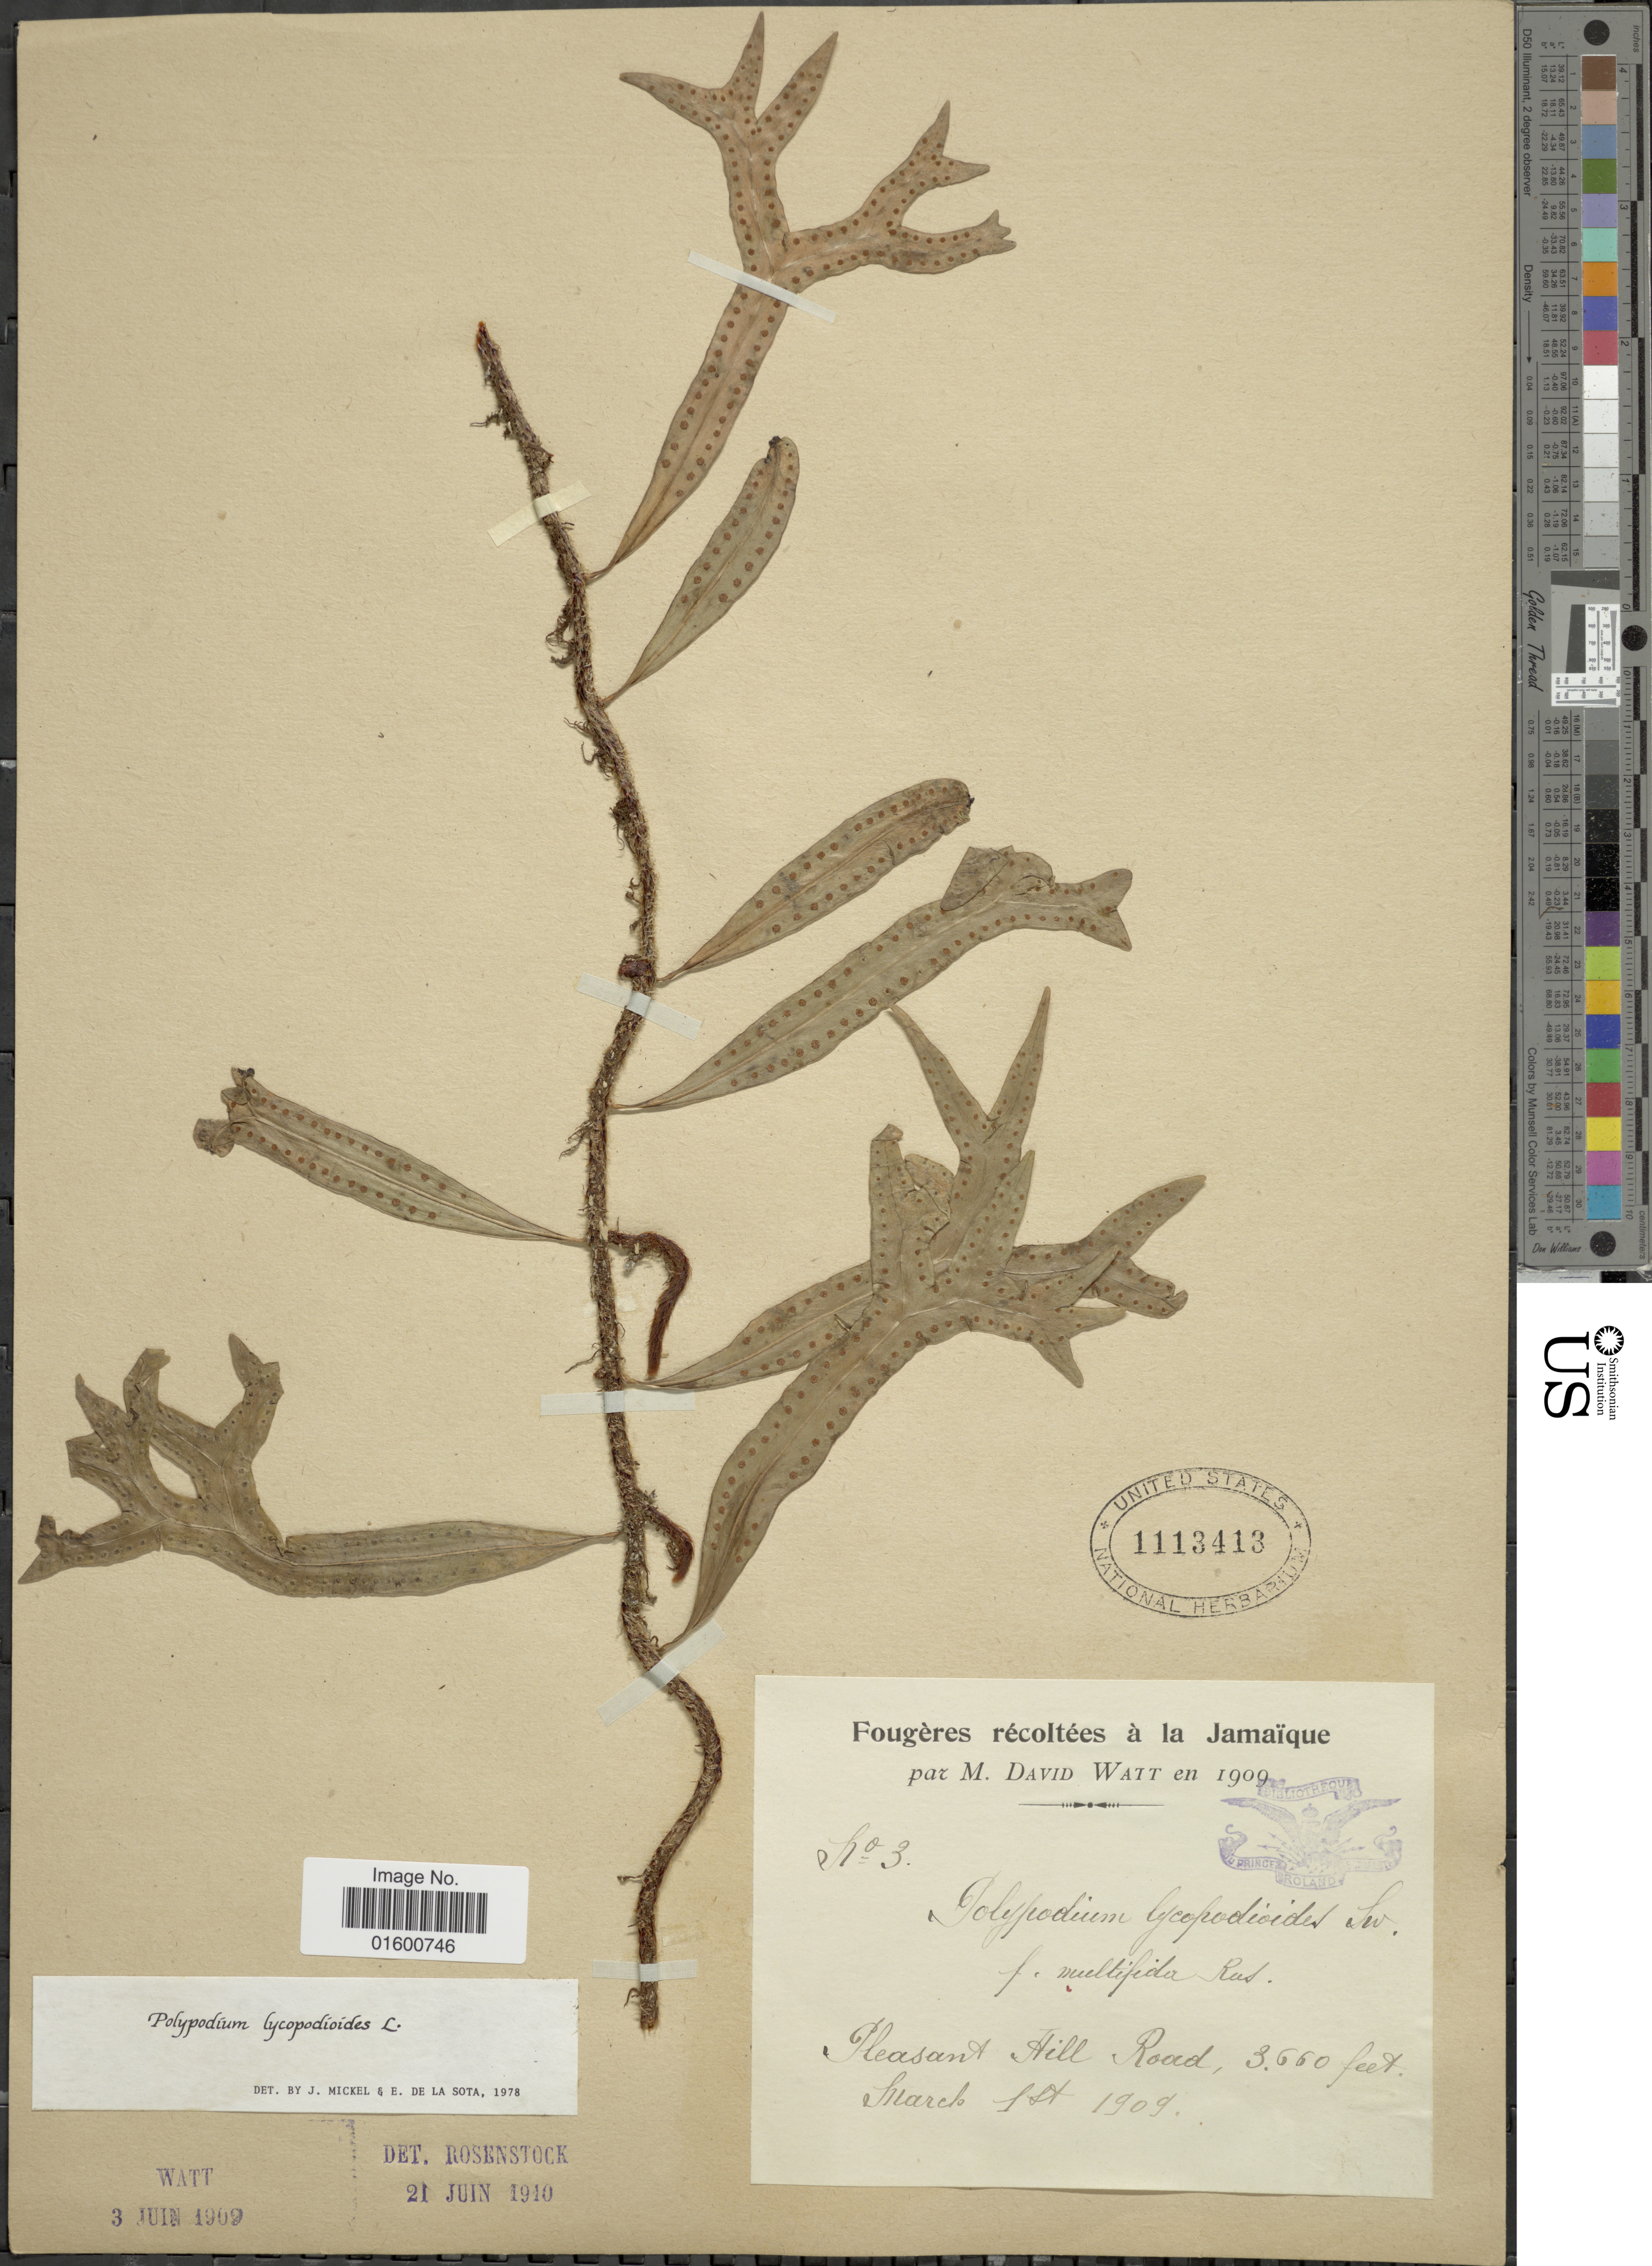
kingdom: Plantae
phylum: Tracheophyta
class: Polypodiopsida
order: Polypodiales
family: Polypodiaceae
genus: Microgramma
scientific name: Microgramma lycopodioides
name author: (L.) Copel.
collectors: M. Watt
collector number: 3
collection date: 1909-03-01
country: Jamaica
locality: Jamaique, Pleasant Hill Road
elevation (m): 1116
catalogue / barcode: US 1113413